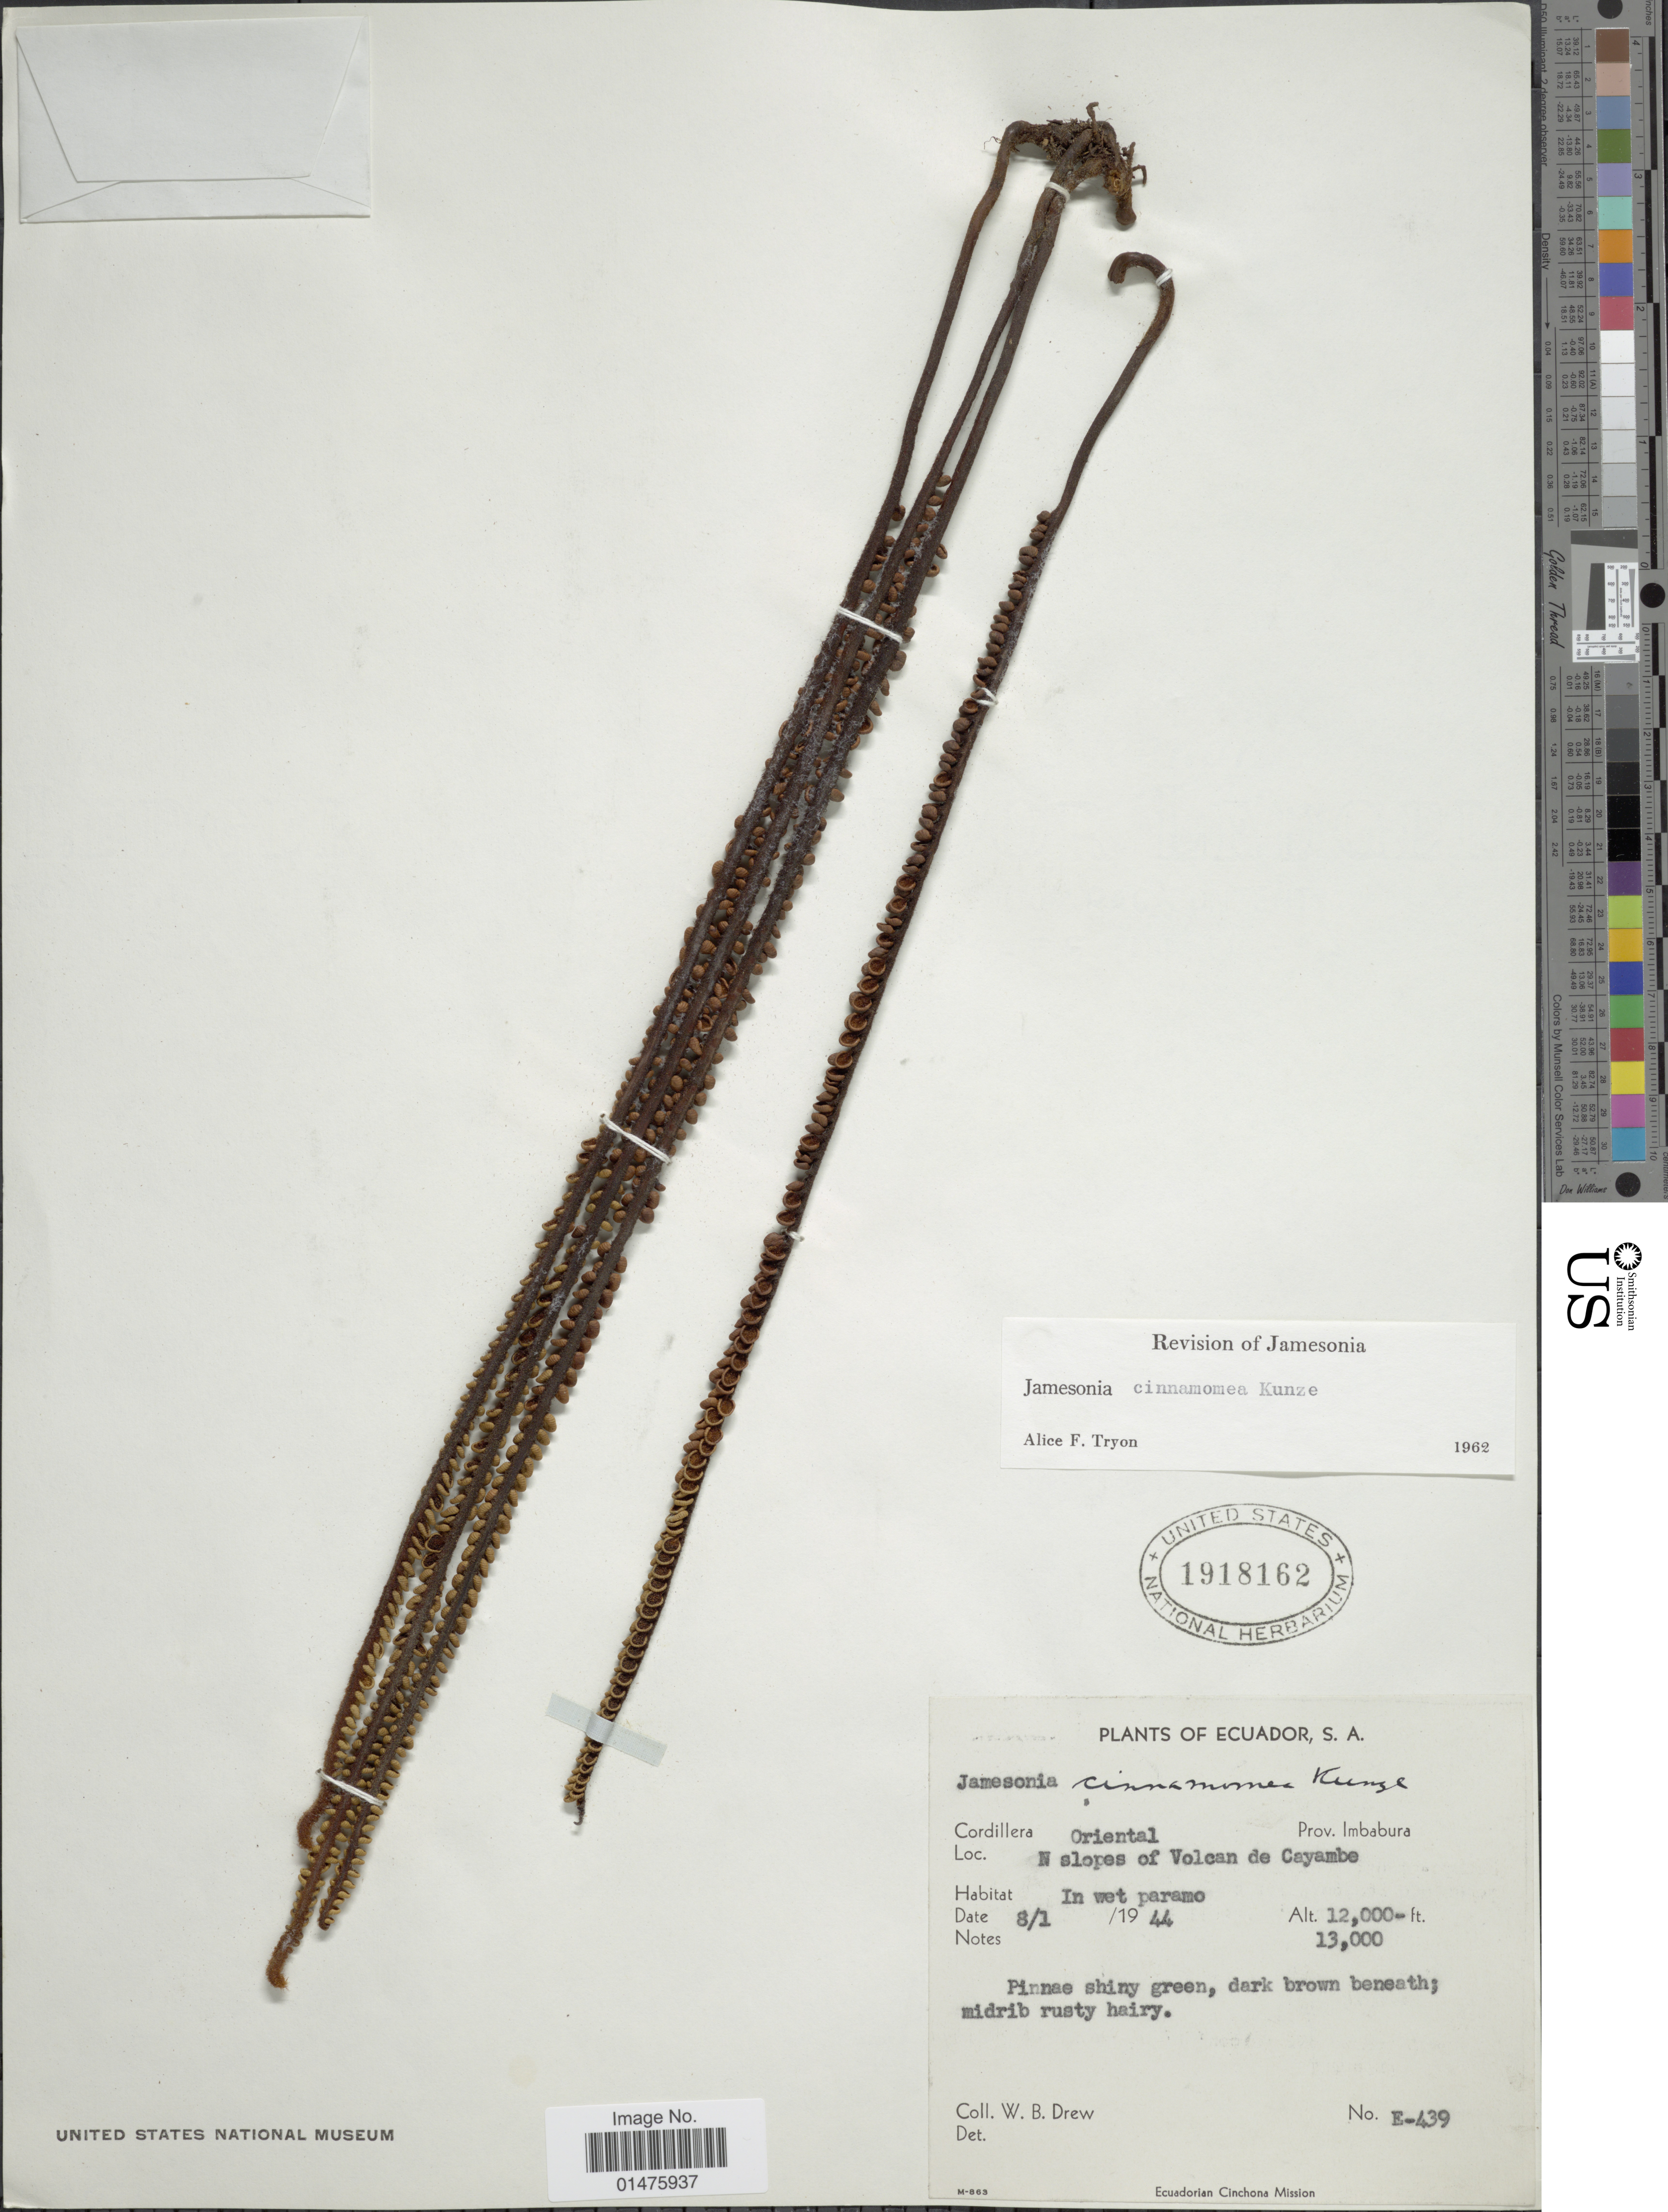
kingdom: Plantae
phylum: Tracheophyta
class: Polypodiopsida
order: Polypodiales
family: Pteridaceae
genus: Jamesonia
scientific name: Jamesonia cinnamomea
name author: Kunze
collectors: W. B. Drew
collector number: E-439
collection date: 1944-01-08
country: Ecuador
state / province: Imbabura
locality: Cordillera Oriental, N slope of Volcan de Cayambe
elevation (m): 3658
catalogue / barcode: US 1918162